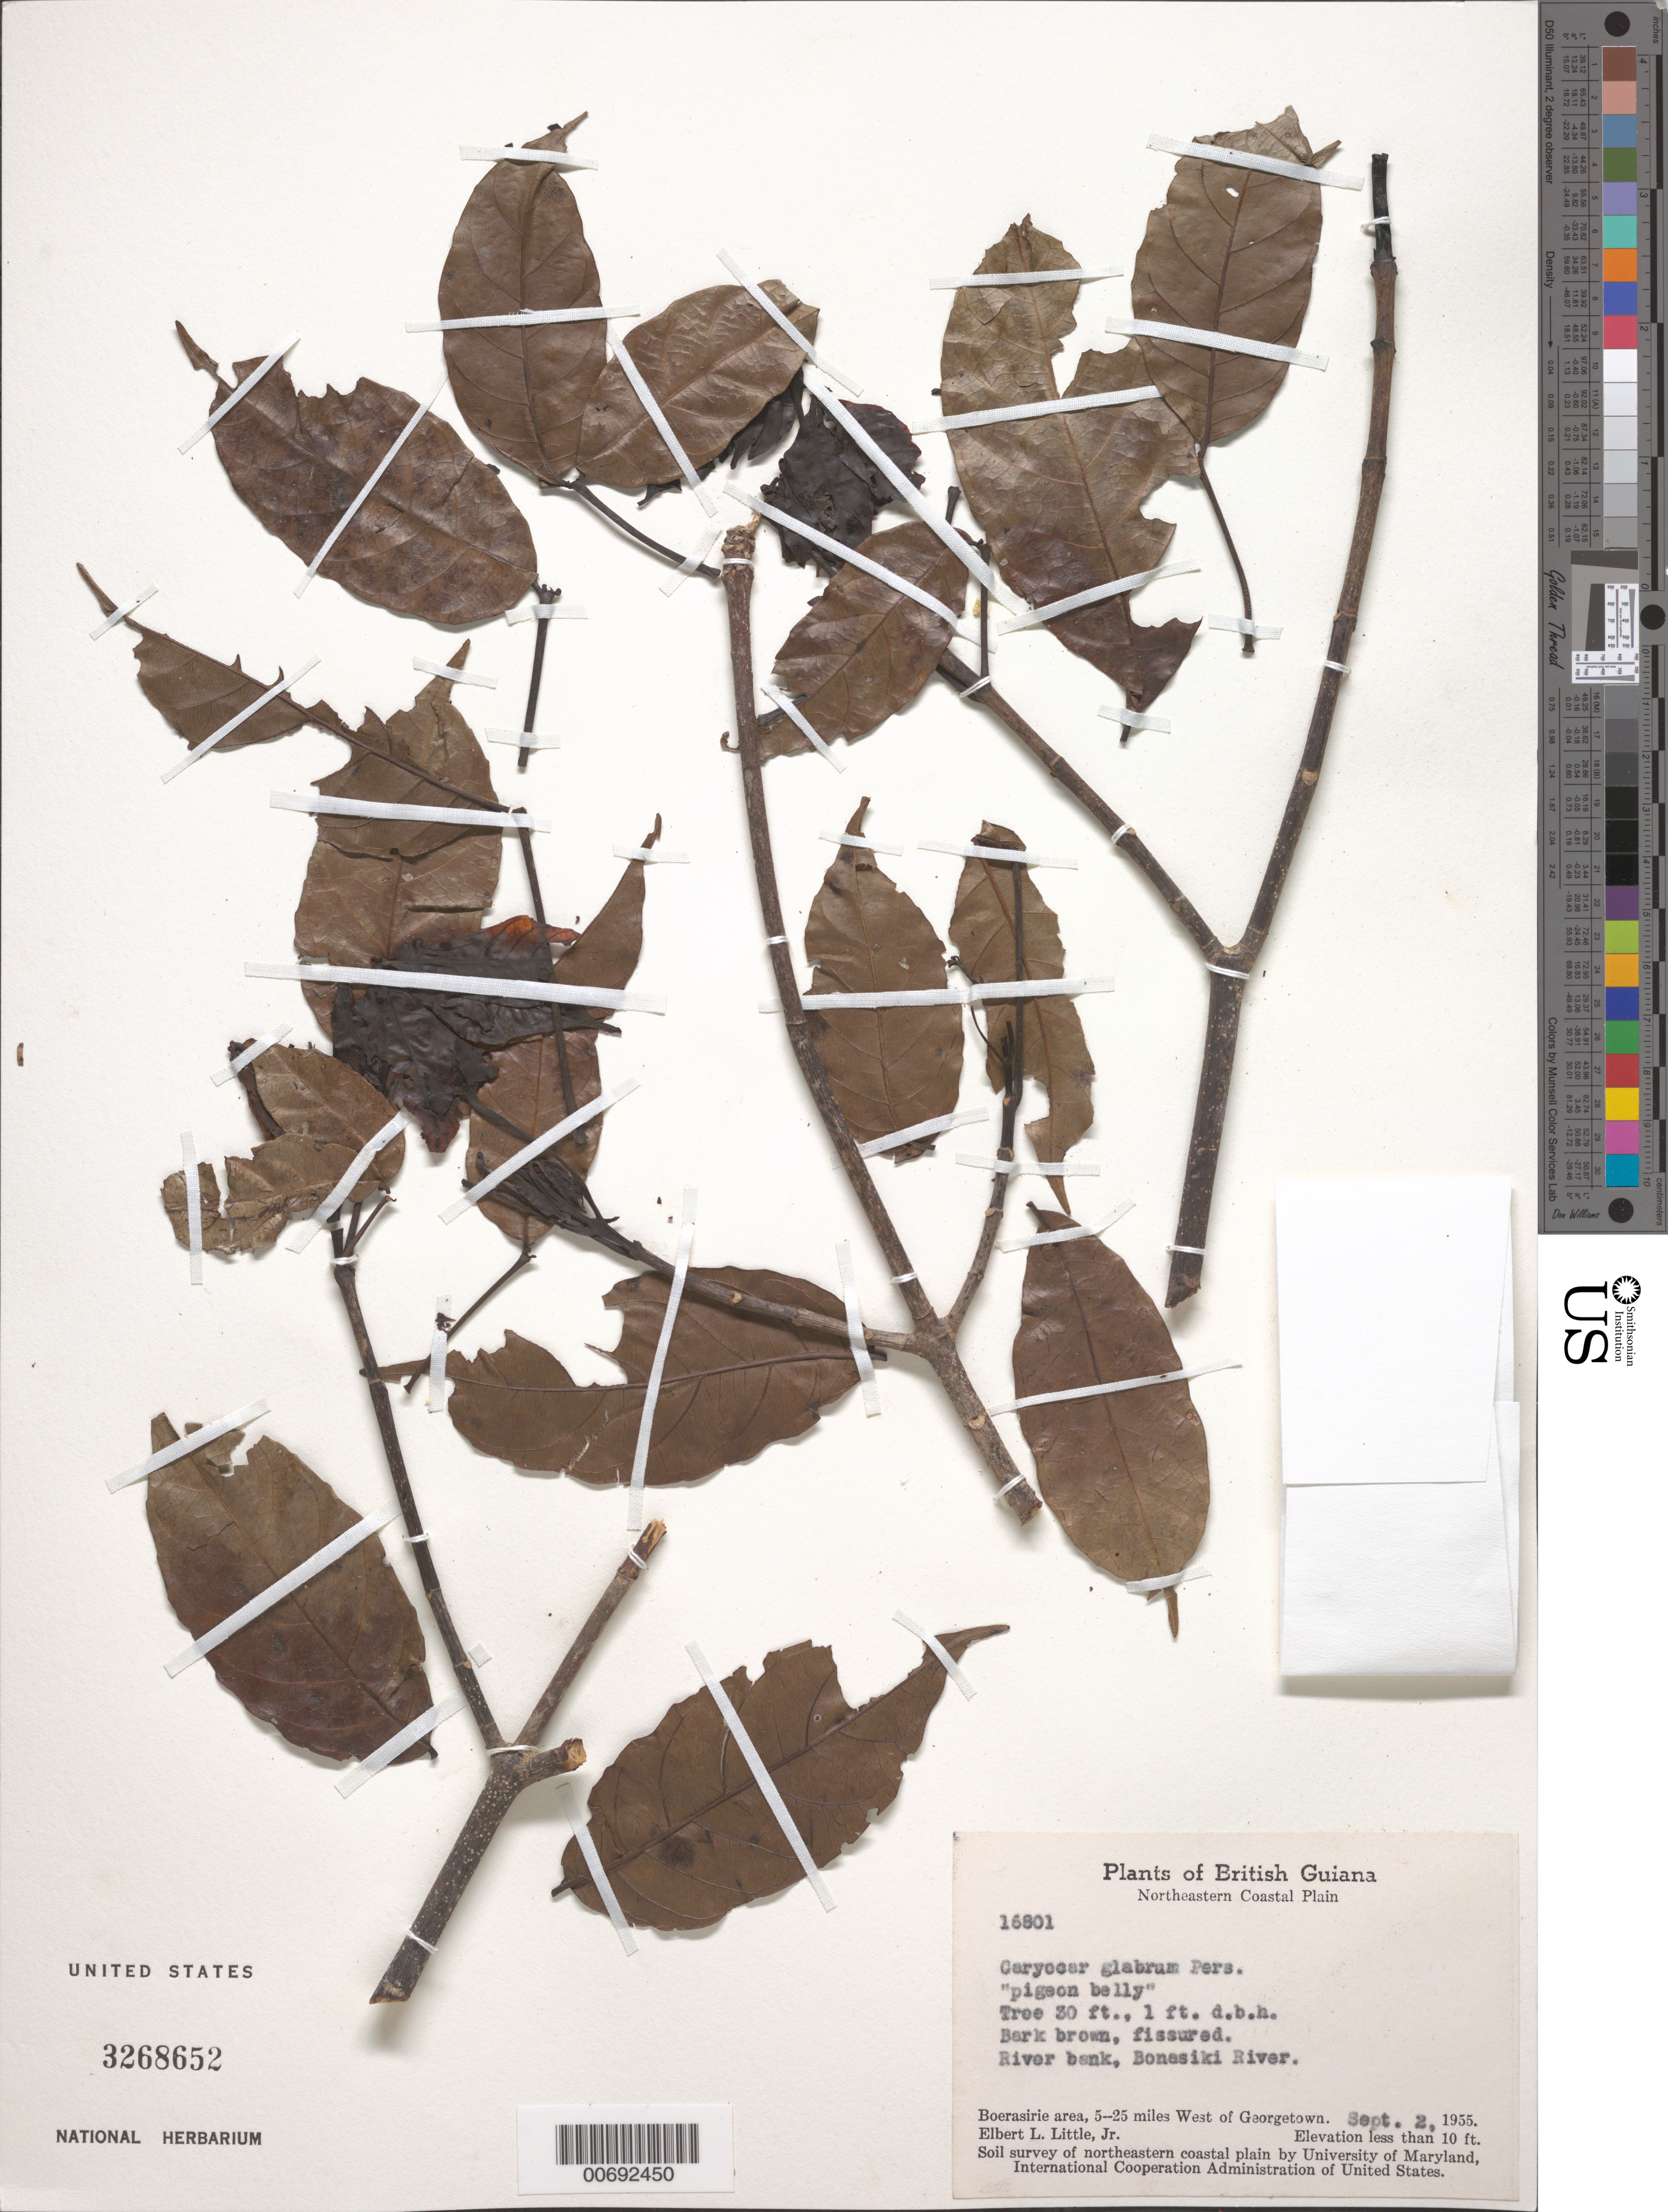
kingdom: Plantae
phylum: Tracheophyta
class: Magnoliopsida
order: Malpighiales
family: Caryocaraceae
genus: Caryocar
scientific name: Caryocar glabrum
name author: (Aubl.) Pers.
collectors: E. L. Little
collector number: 16801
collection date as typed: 2-Sep-55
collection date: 1955-09-02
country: Guyana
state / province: Essequibo Isl-W. Demerara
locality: Boerasirie area, Bonasika R., 5-25 mi. W of Georgetown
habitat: River bank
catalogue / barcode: US 3268652